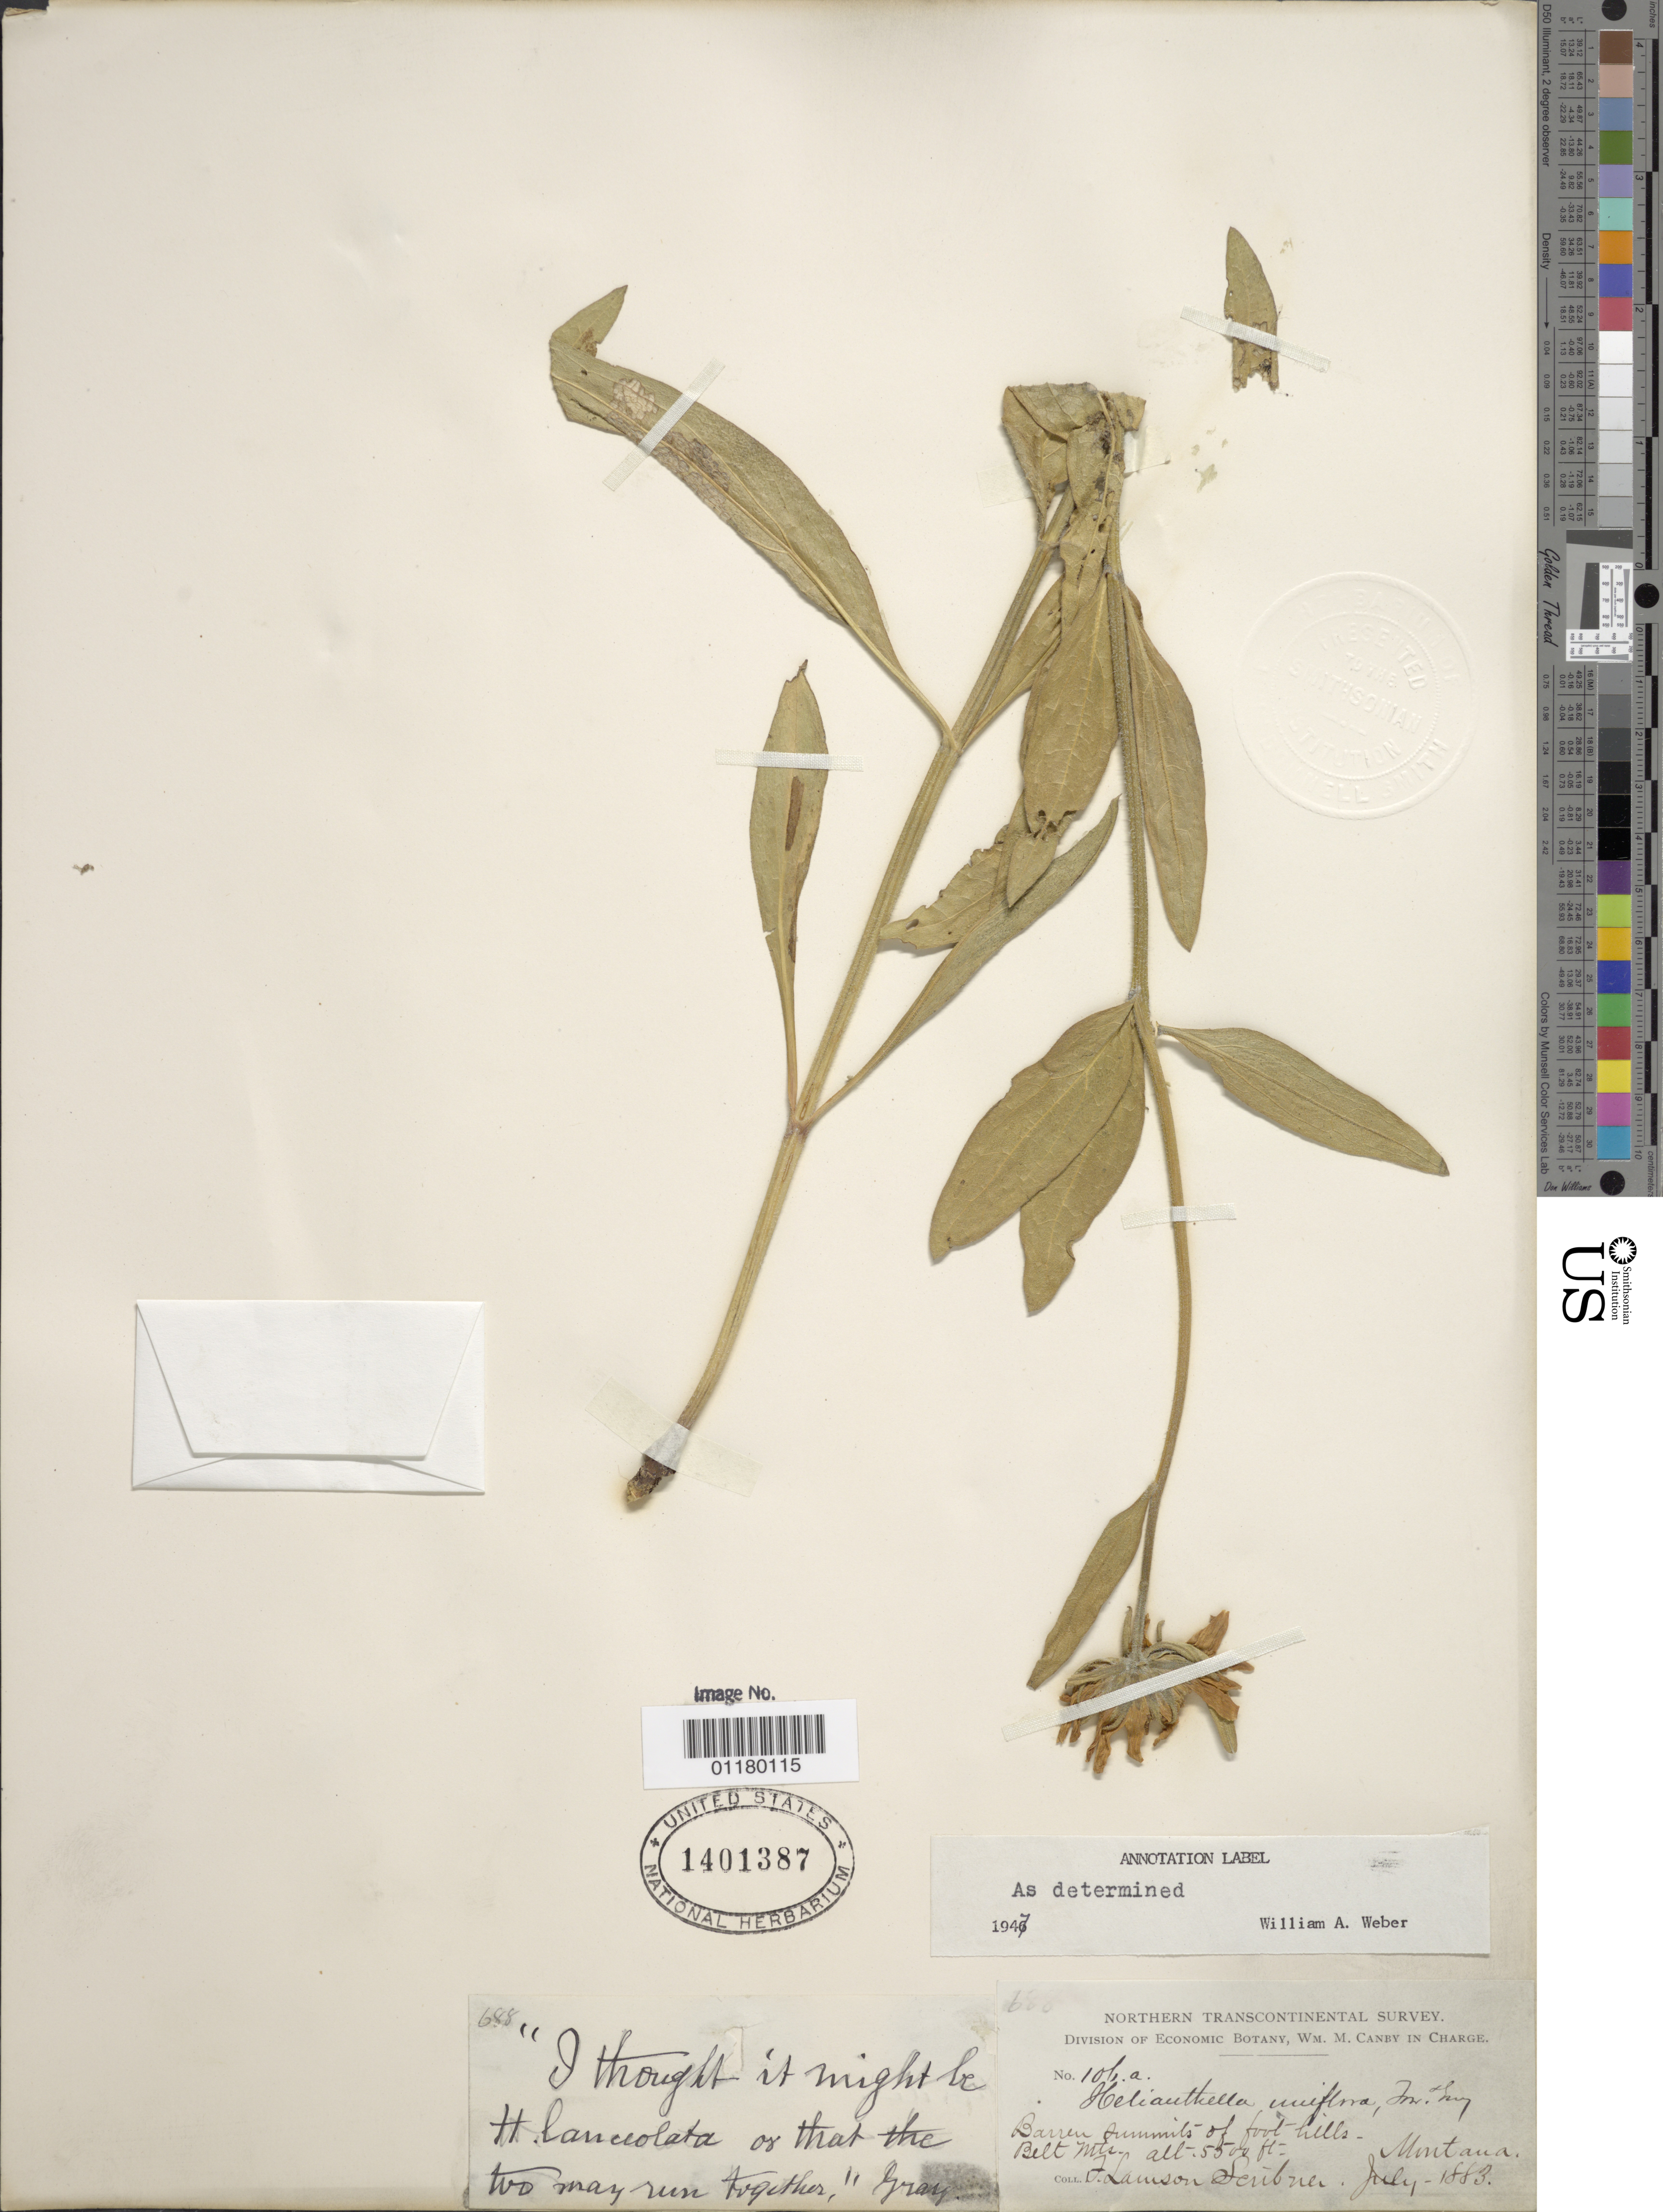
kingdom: Plantae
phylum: Tracheophyta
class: Magnoliopsida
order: Asterales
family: Asteraceae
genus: Helianthella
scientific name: Helianthella uniflora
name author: Torr. & A. Gray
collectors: F. L. Scribner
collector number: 106a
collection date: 1883-07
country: United States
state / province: Montana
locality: Barren summits of foot hills, Belt Mts.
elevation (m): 1676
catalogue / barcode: US 1401387